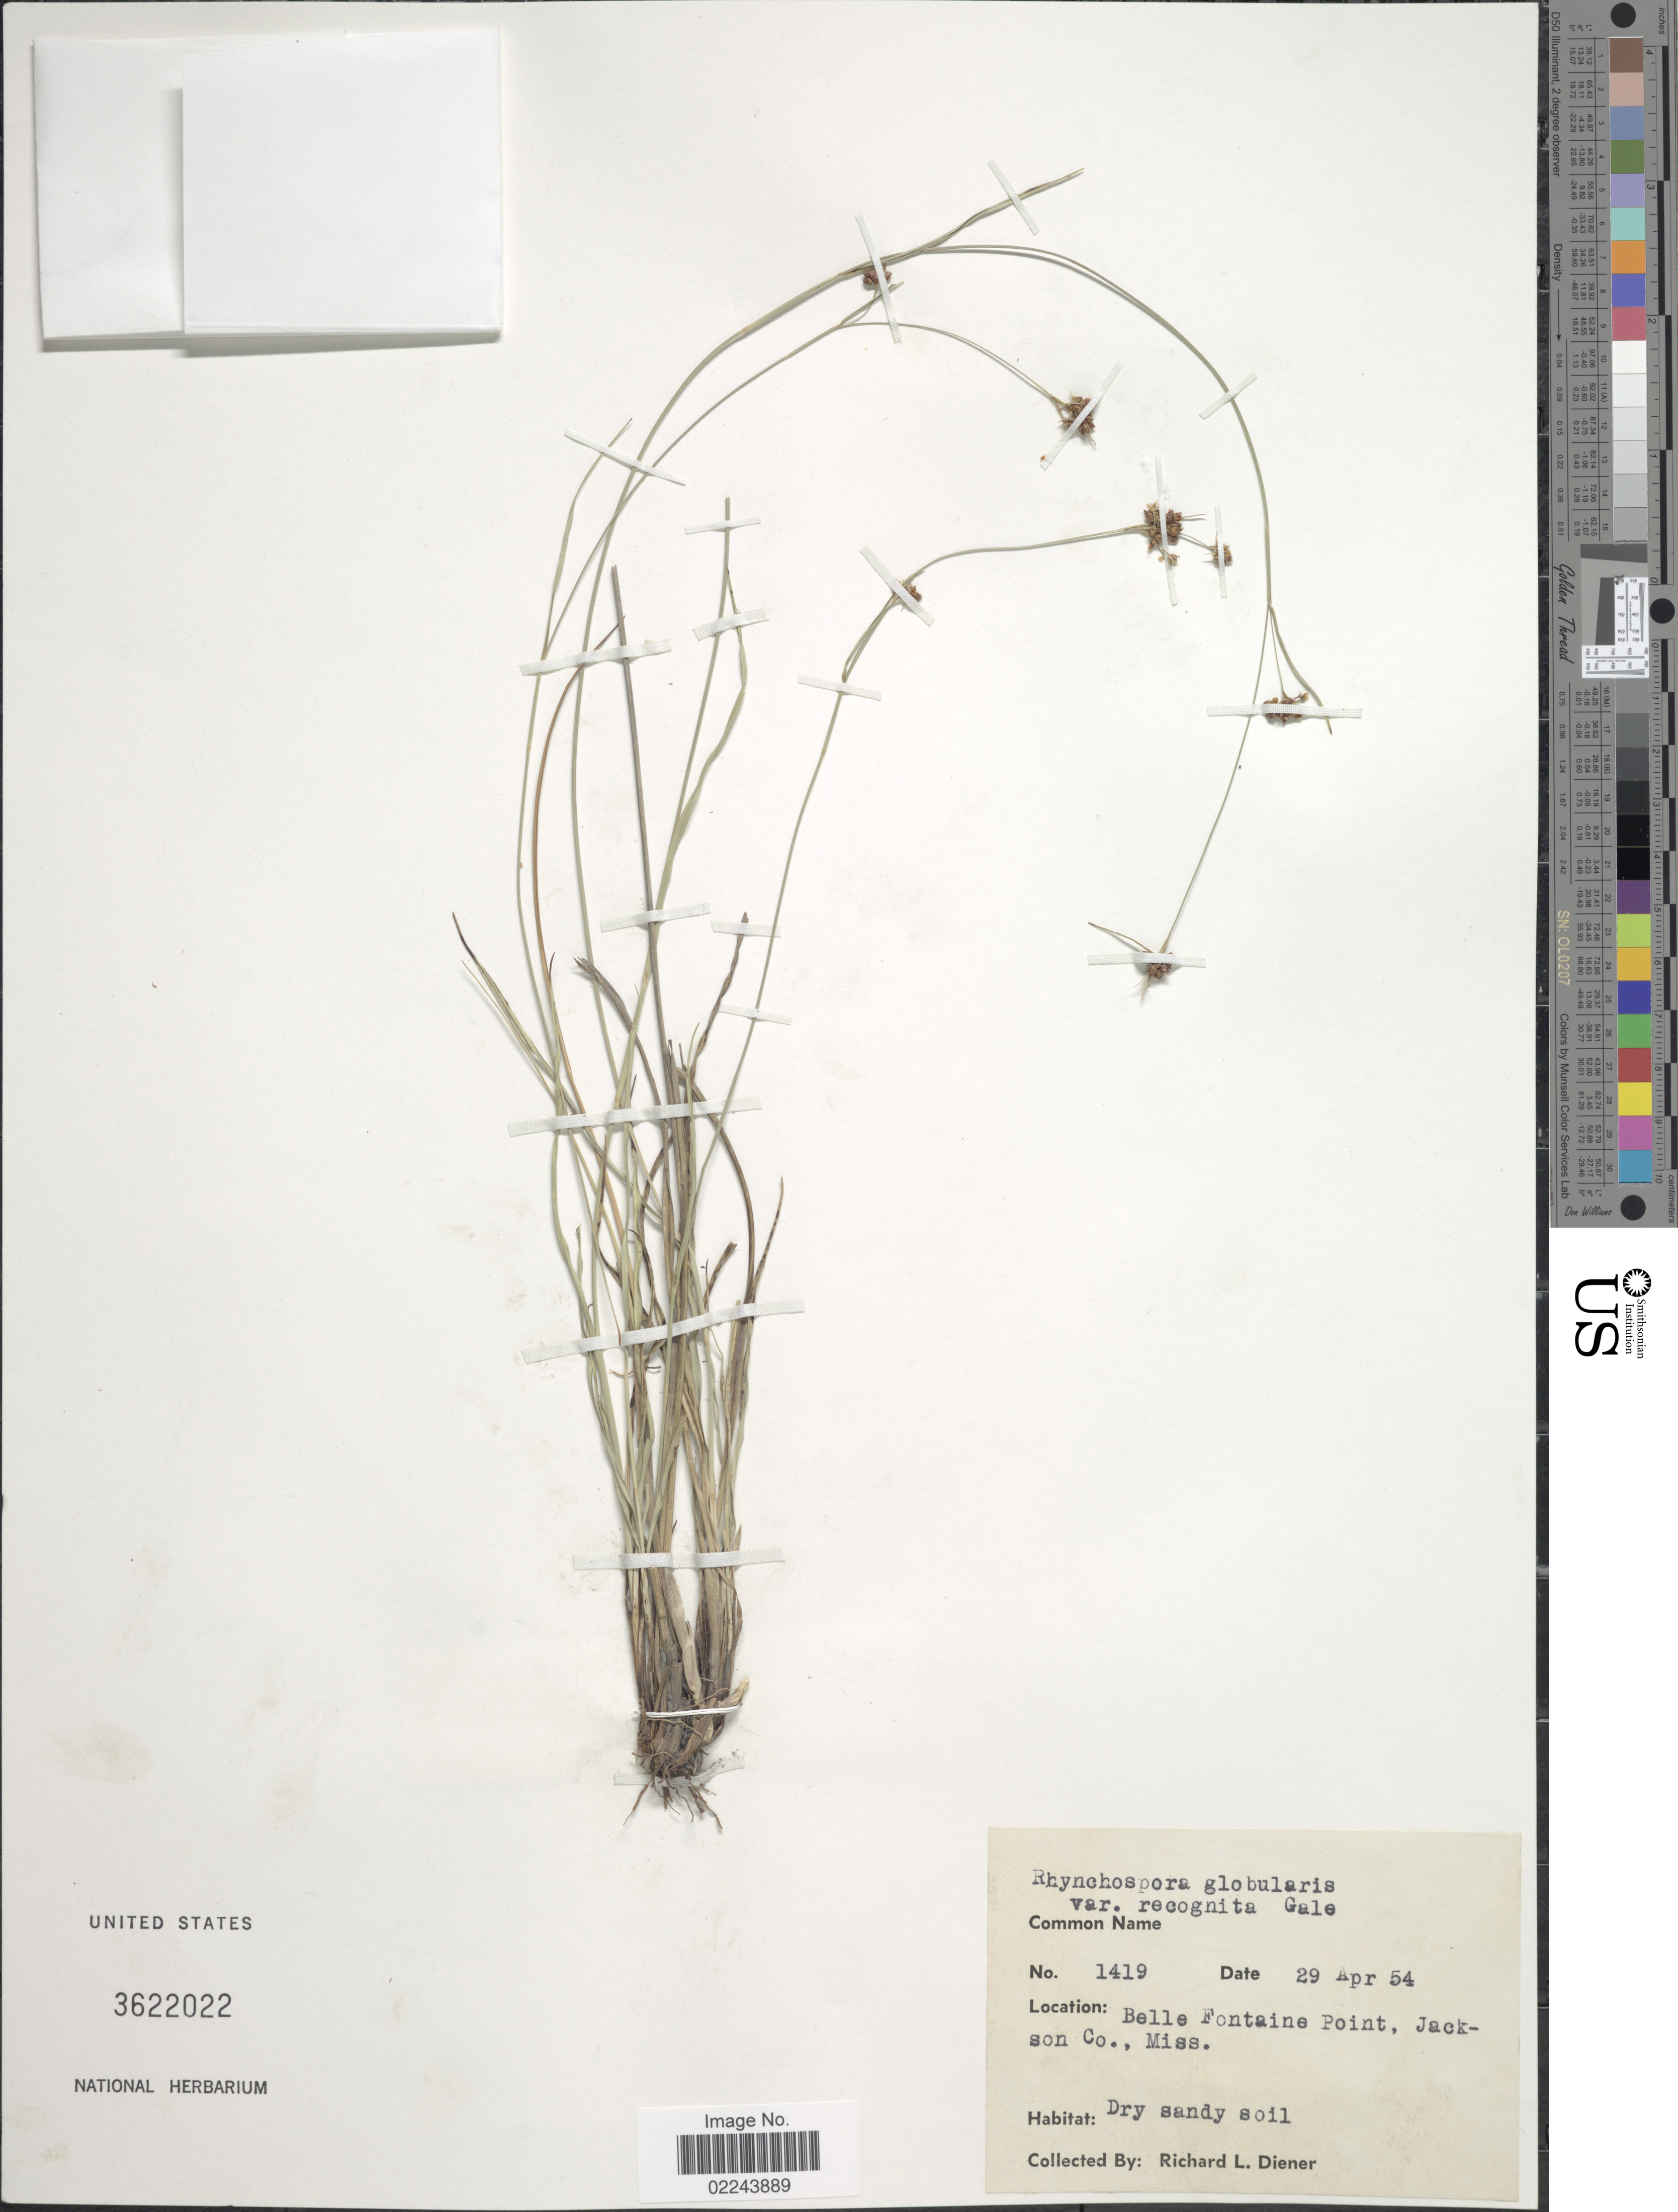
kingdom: Plantae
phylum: Tracheophyta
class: Liliopsida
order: Poales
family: Cyperaceae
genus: Rhynchospora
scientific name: Rhynchospora recognita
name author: (Gale) Kral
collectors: R. Diener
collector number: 1419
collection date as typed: Transcribed d/m/y: 29/4/54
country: United States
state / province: Mississippi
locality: Belle Fontaine Point, Jackson Co., Miss.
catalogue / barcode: US 3622022